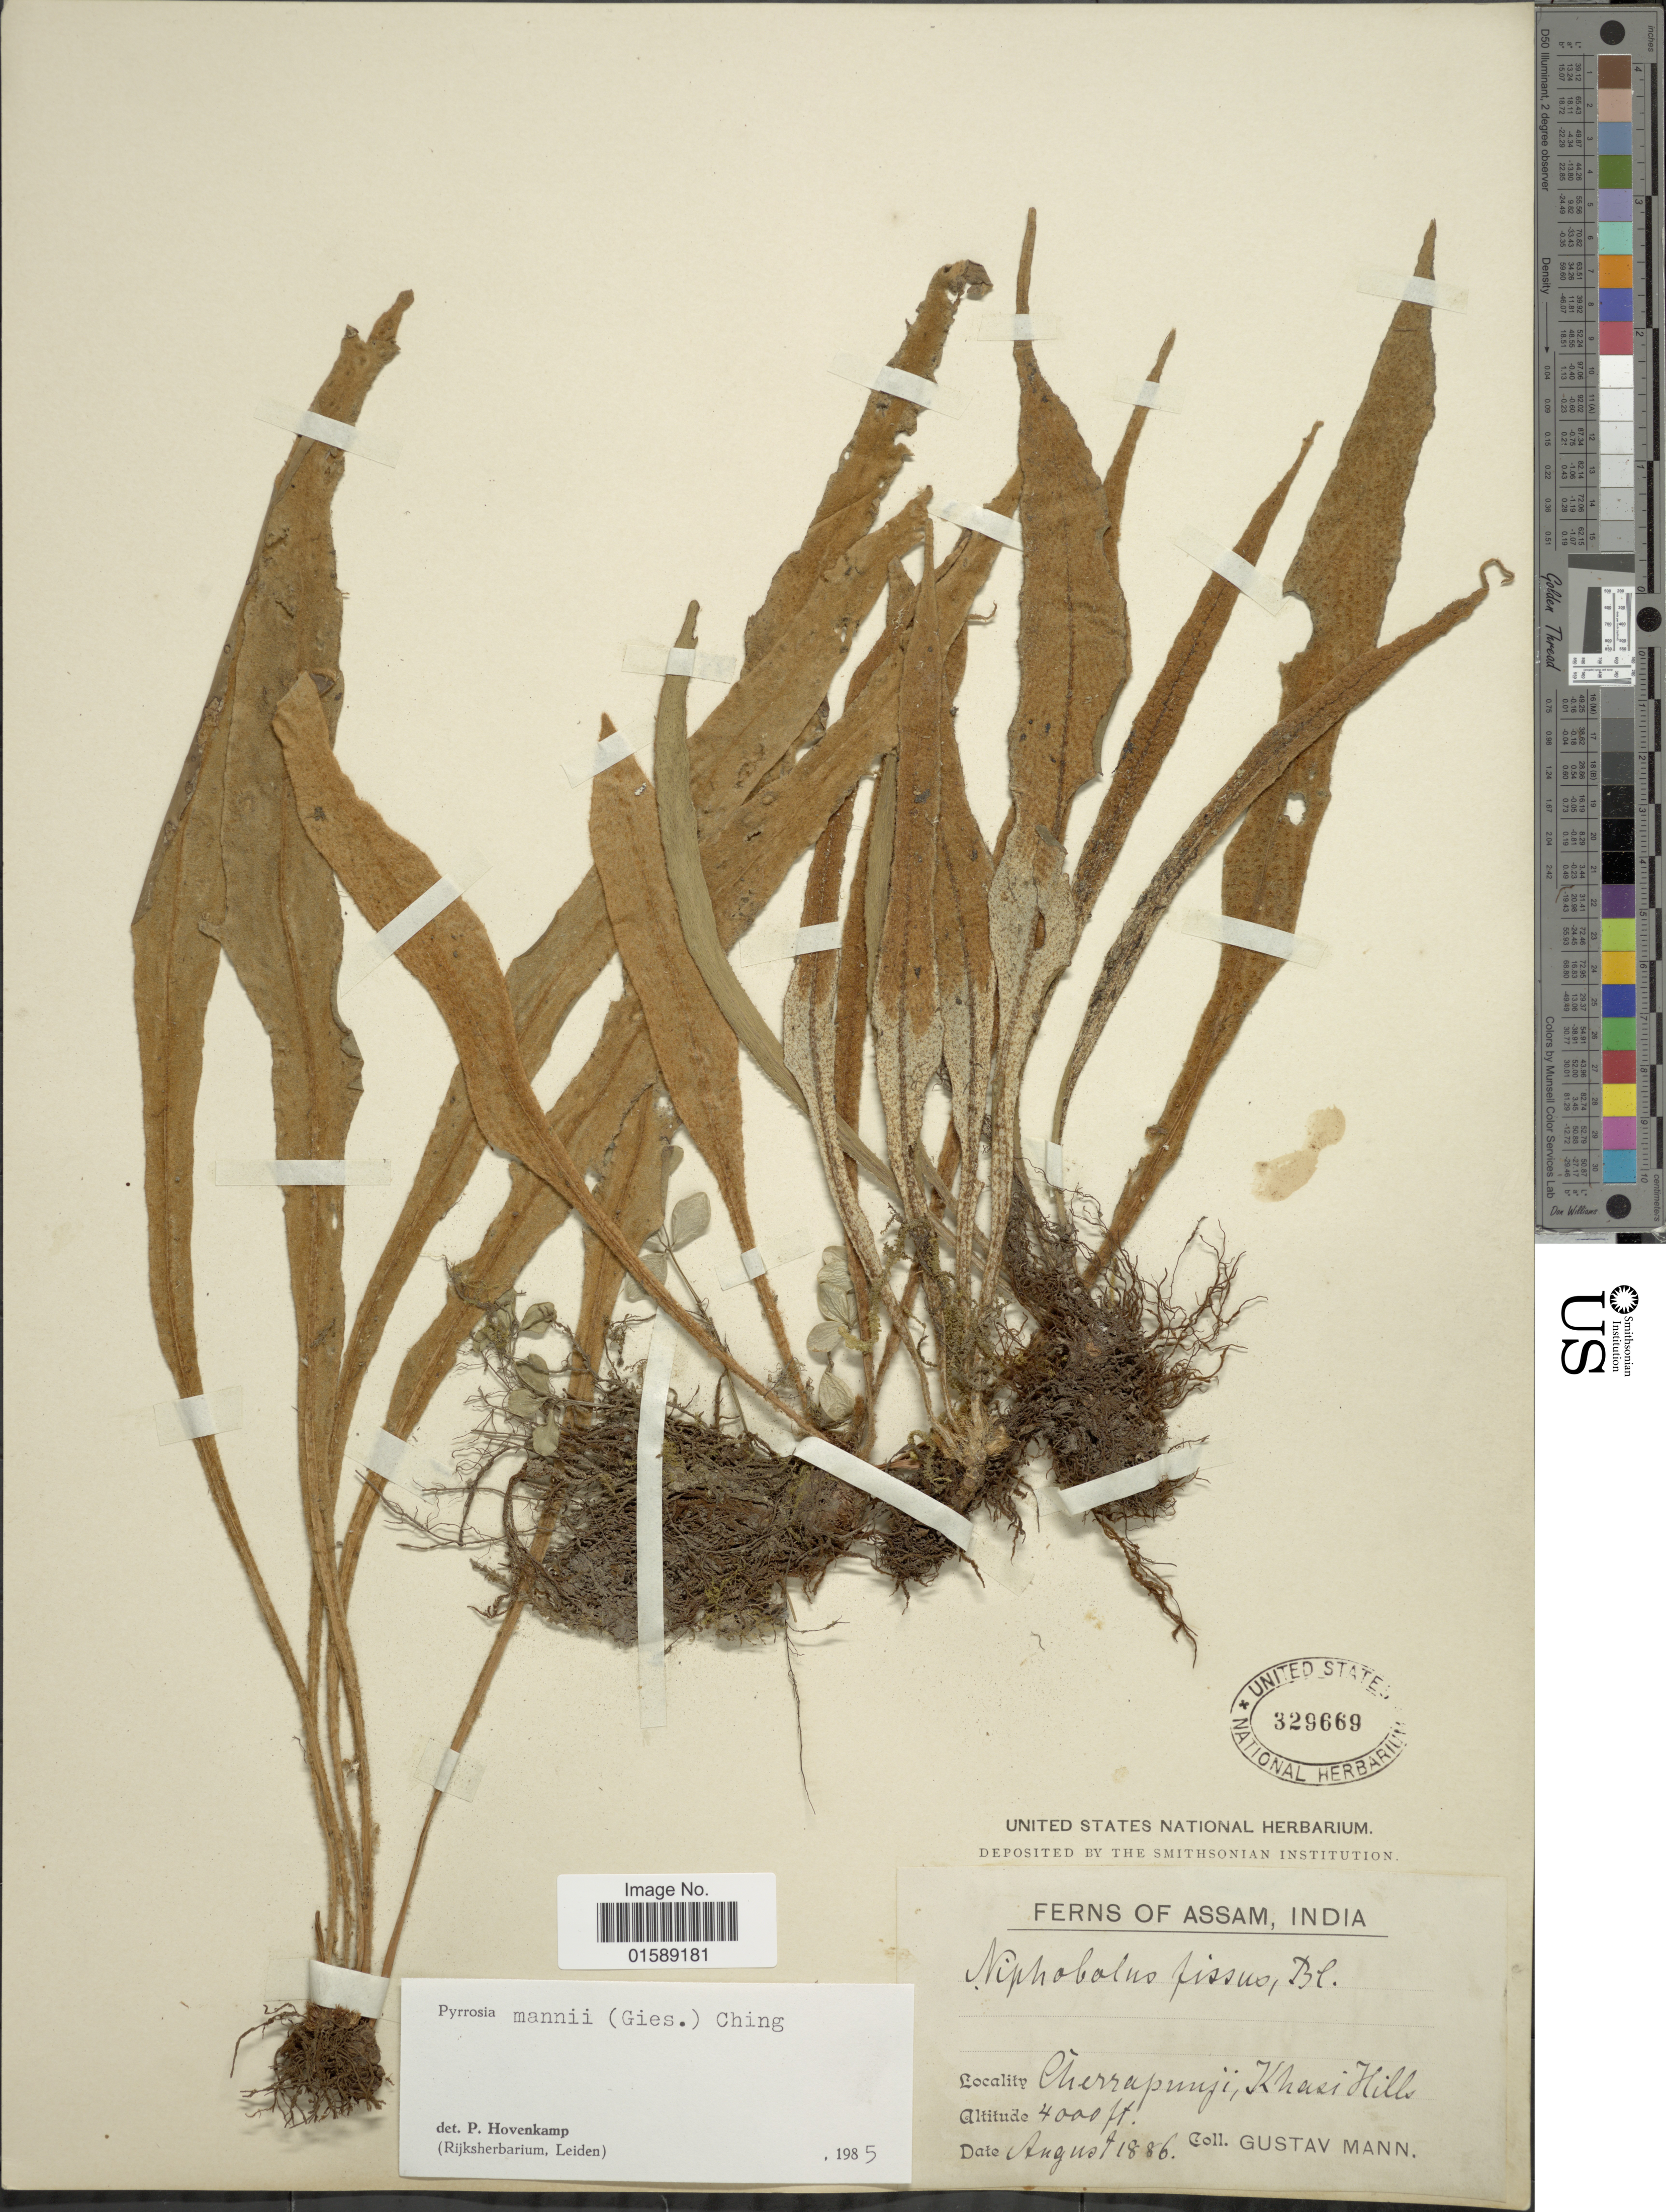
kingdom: Plantae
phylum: Tracheophyta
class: Polypodiopsida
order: Polypodiales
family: Polypodiaceae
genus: Pyrrosia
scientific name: Pyrrosia mannii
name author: (Giesenh.) Ching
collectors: G. Mann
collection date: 1886-08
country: India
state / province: Meghalaya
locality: Cherrapunji, Khasi Hills. Assam.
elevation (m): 1219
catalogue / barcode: US 329669